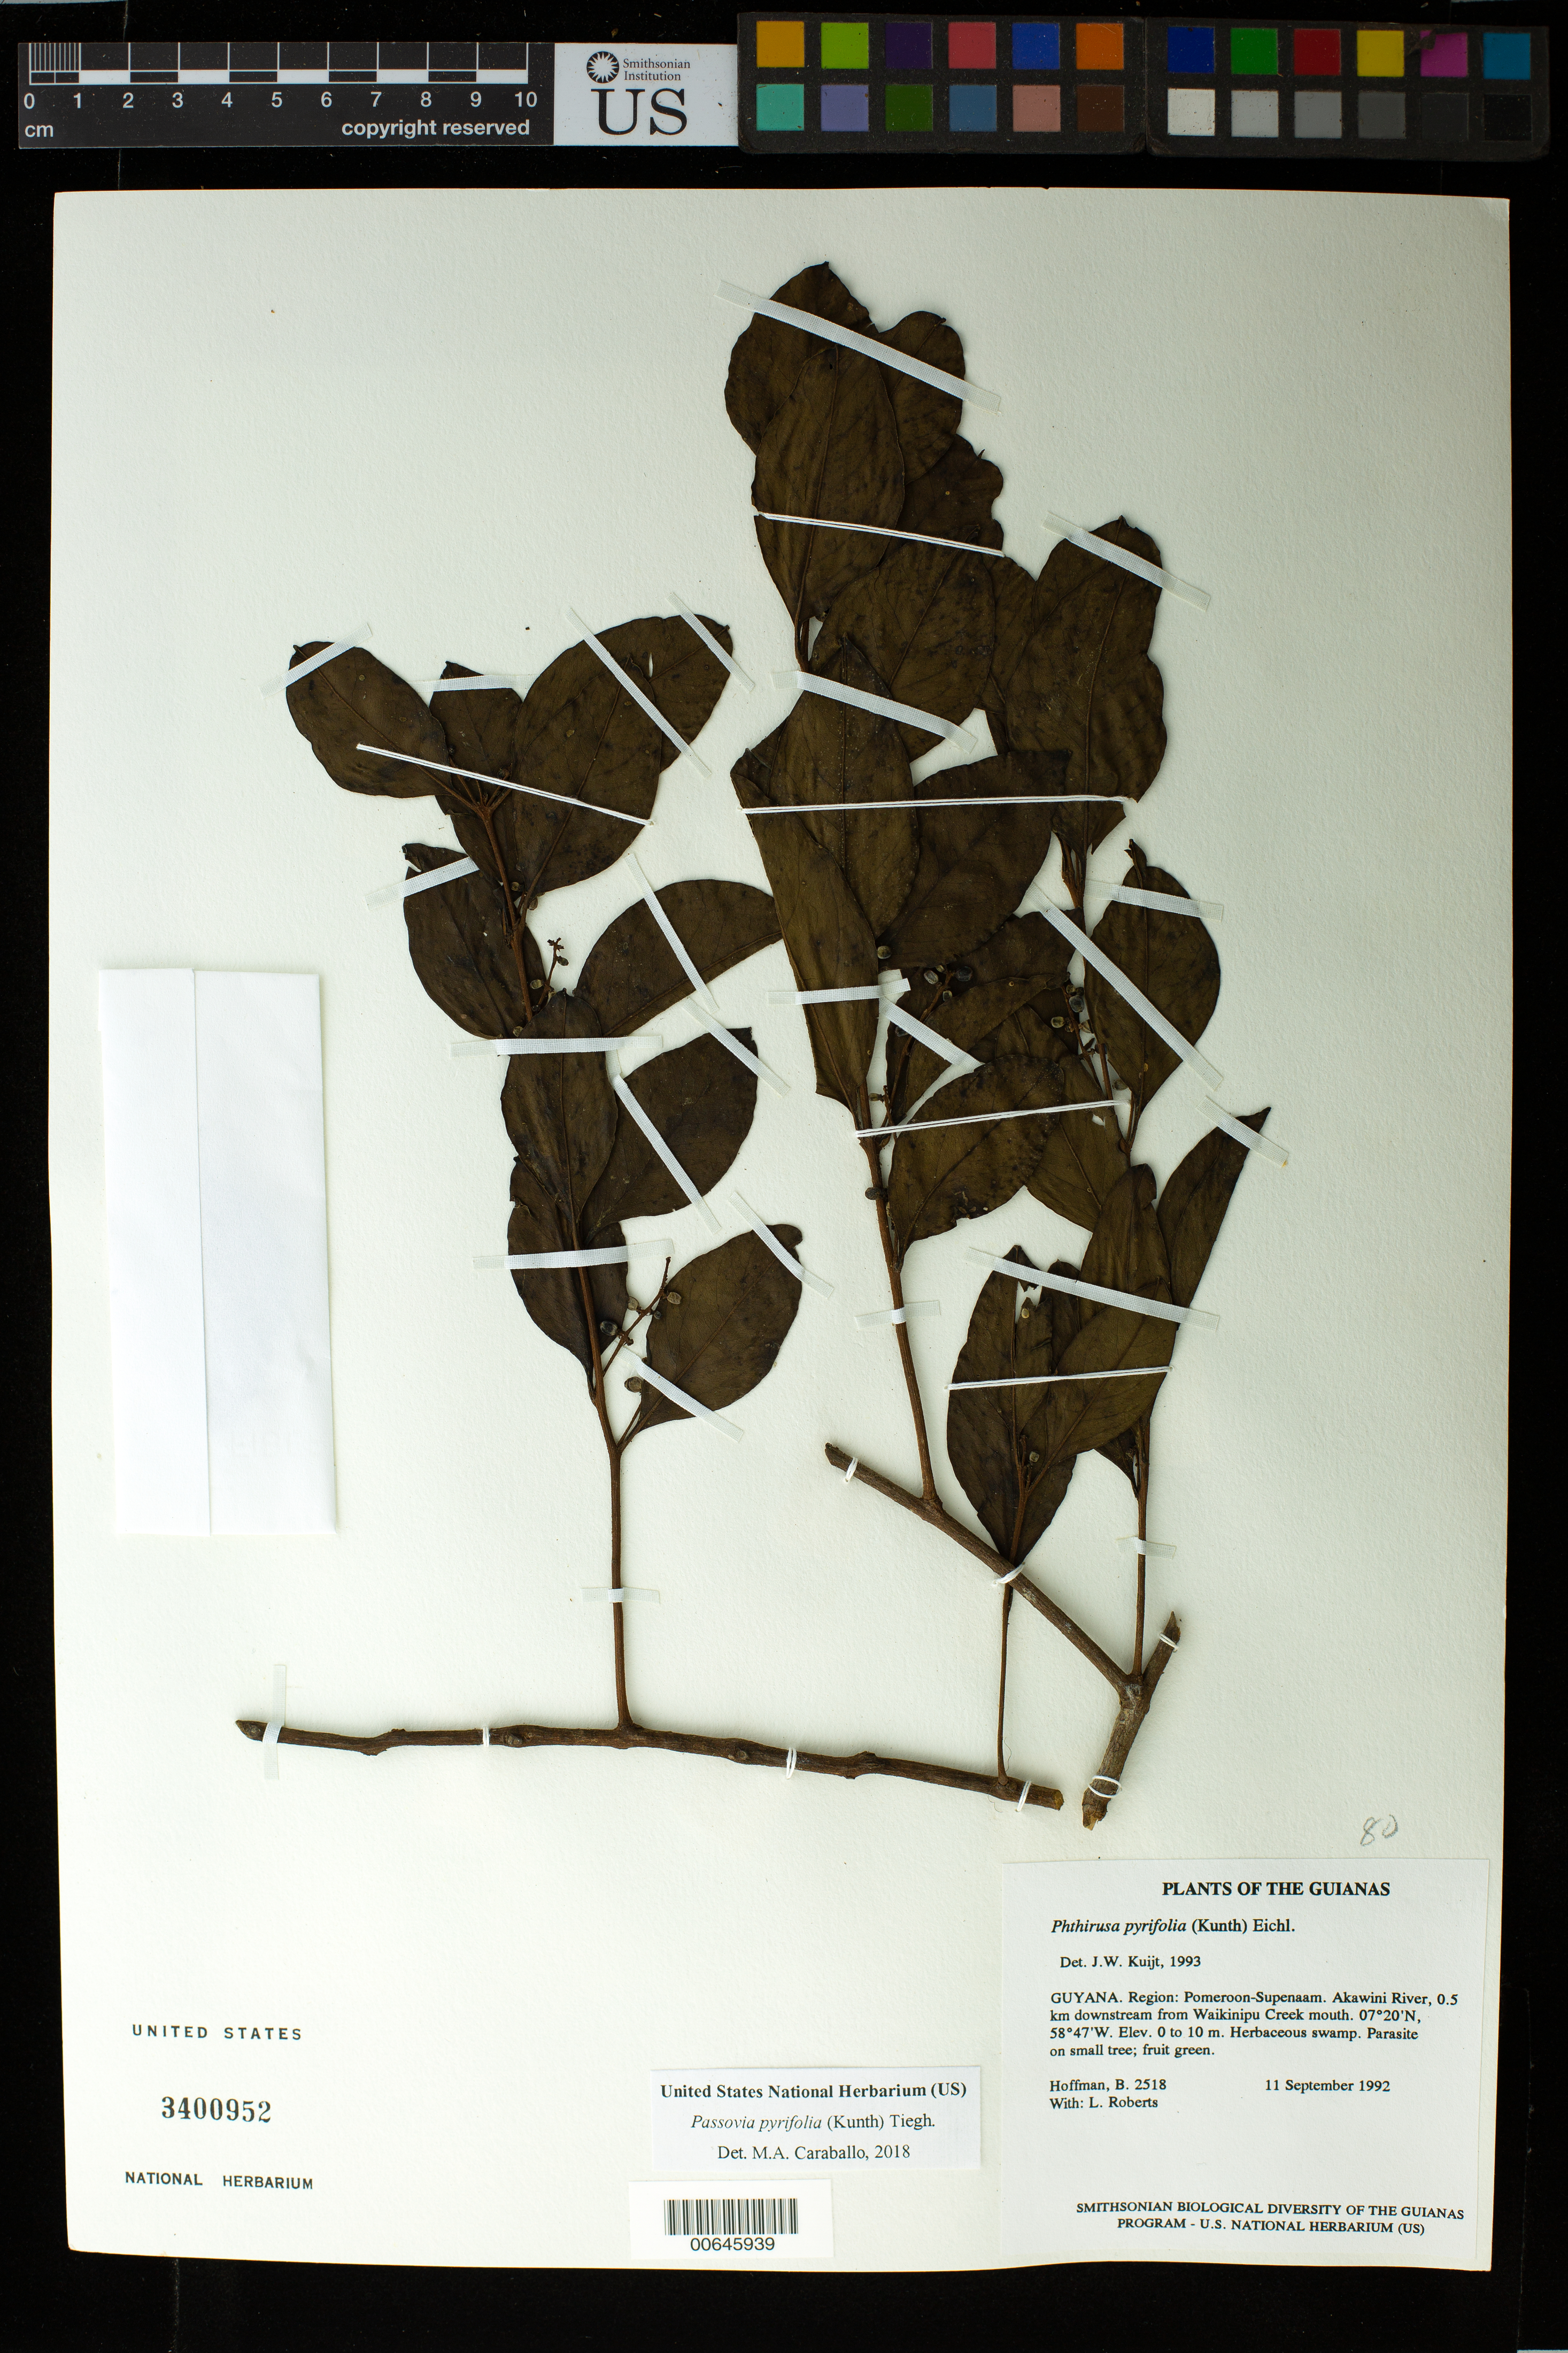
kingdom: Plantae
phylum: Tracheophyta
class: Magnoliopsida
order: Santalales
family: Loranthaceae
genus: Passovia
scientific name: Passovia pyrifolia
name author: (Kunth) Tiegh.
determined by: Caraballo-Ortiz, Marcos A., (MISS), University of Mississippi (UNITED STATES)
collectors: B. Hoffman & L. Roberts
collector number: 2518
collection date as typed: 11 September 1992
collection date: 1992-09-11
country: Guyana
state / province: Pomeroon-Supenaam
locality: Akawini River, 0.5 km downstream from Waikinipu Creek mouth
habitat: Herbaceous swamp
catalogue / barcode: US 3400952